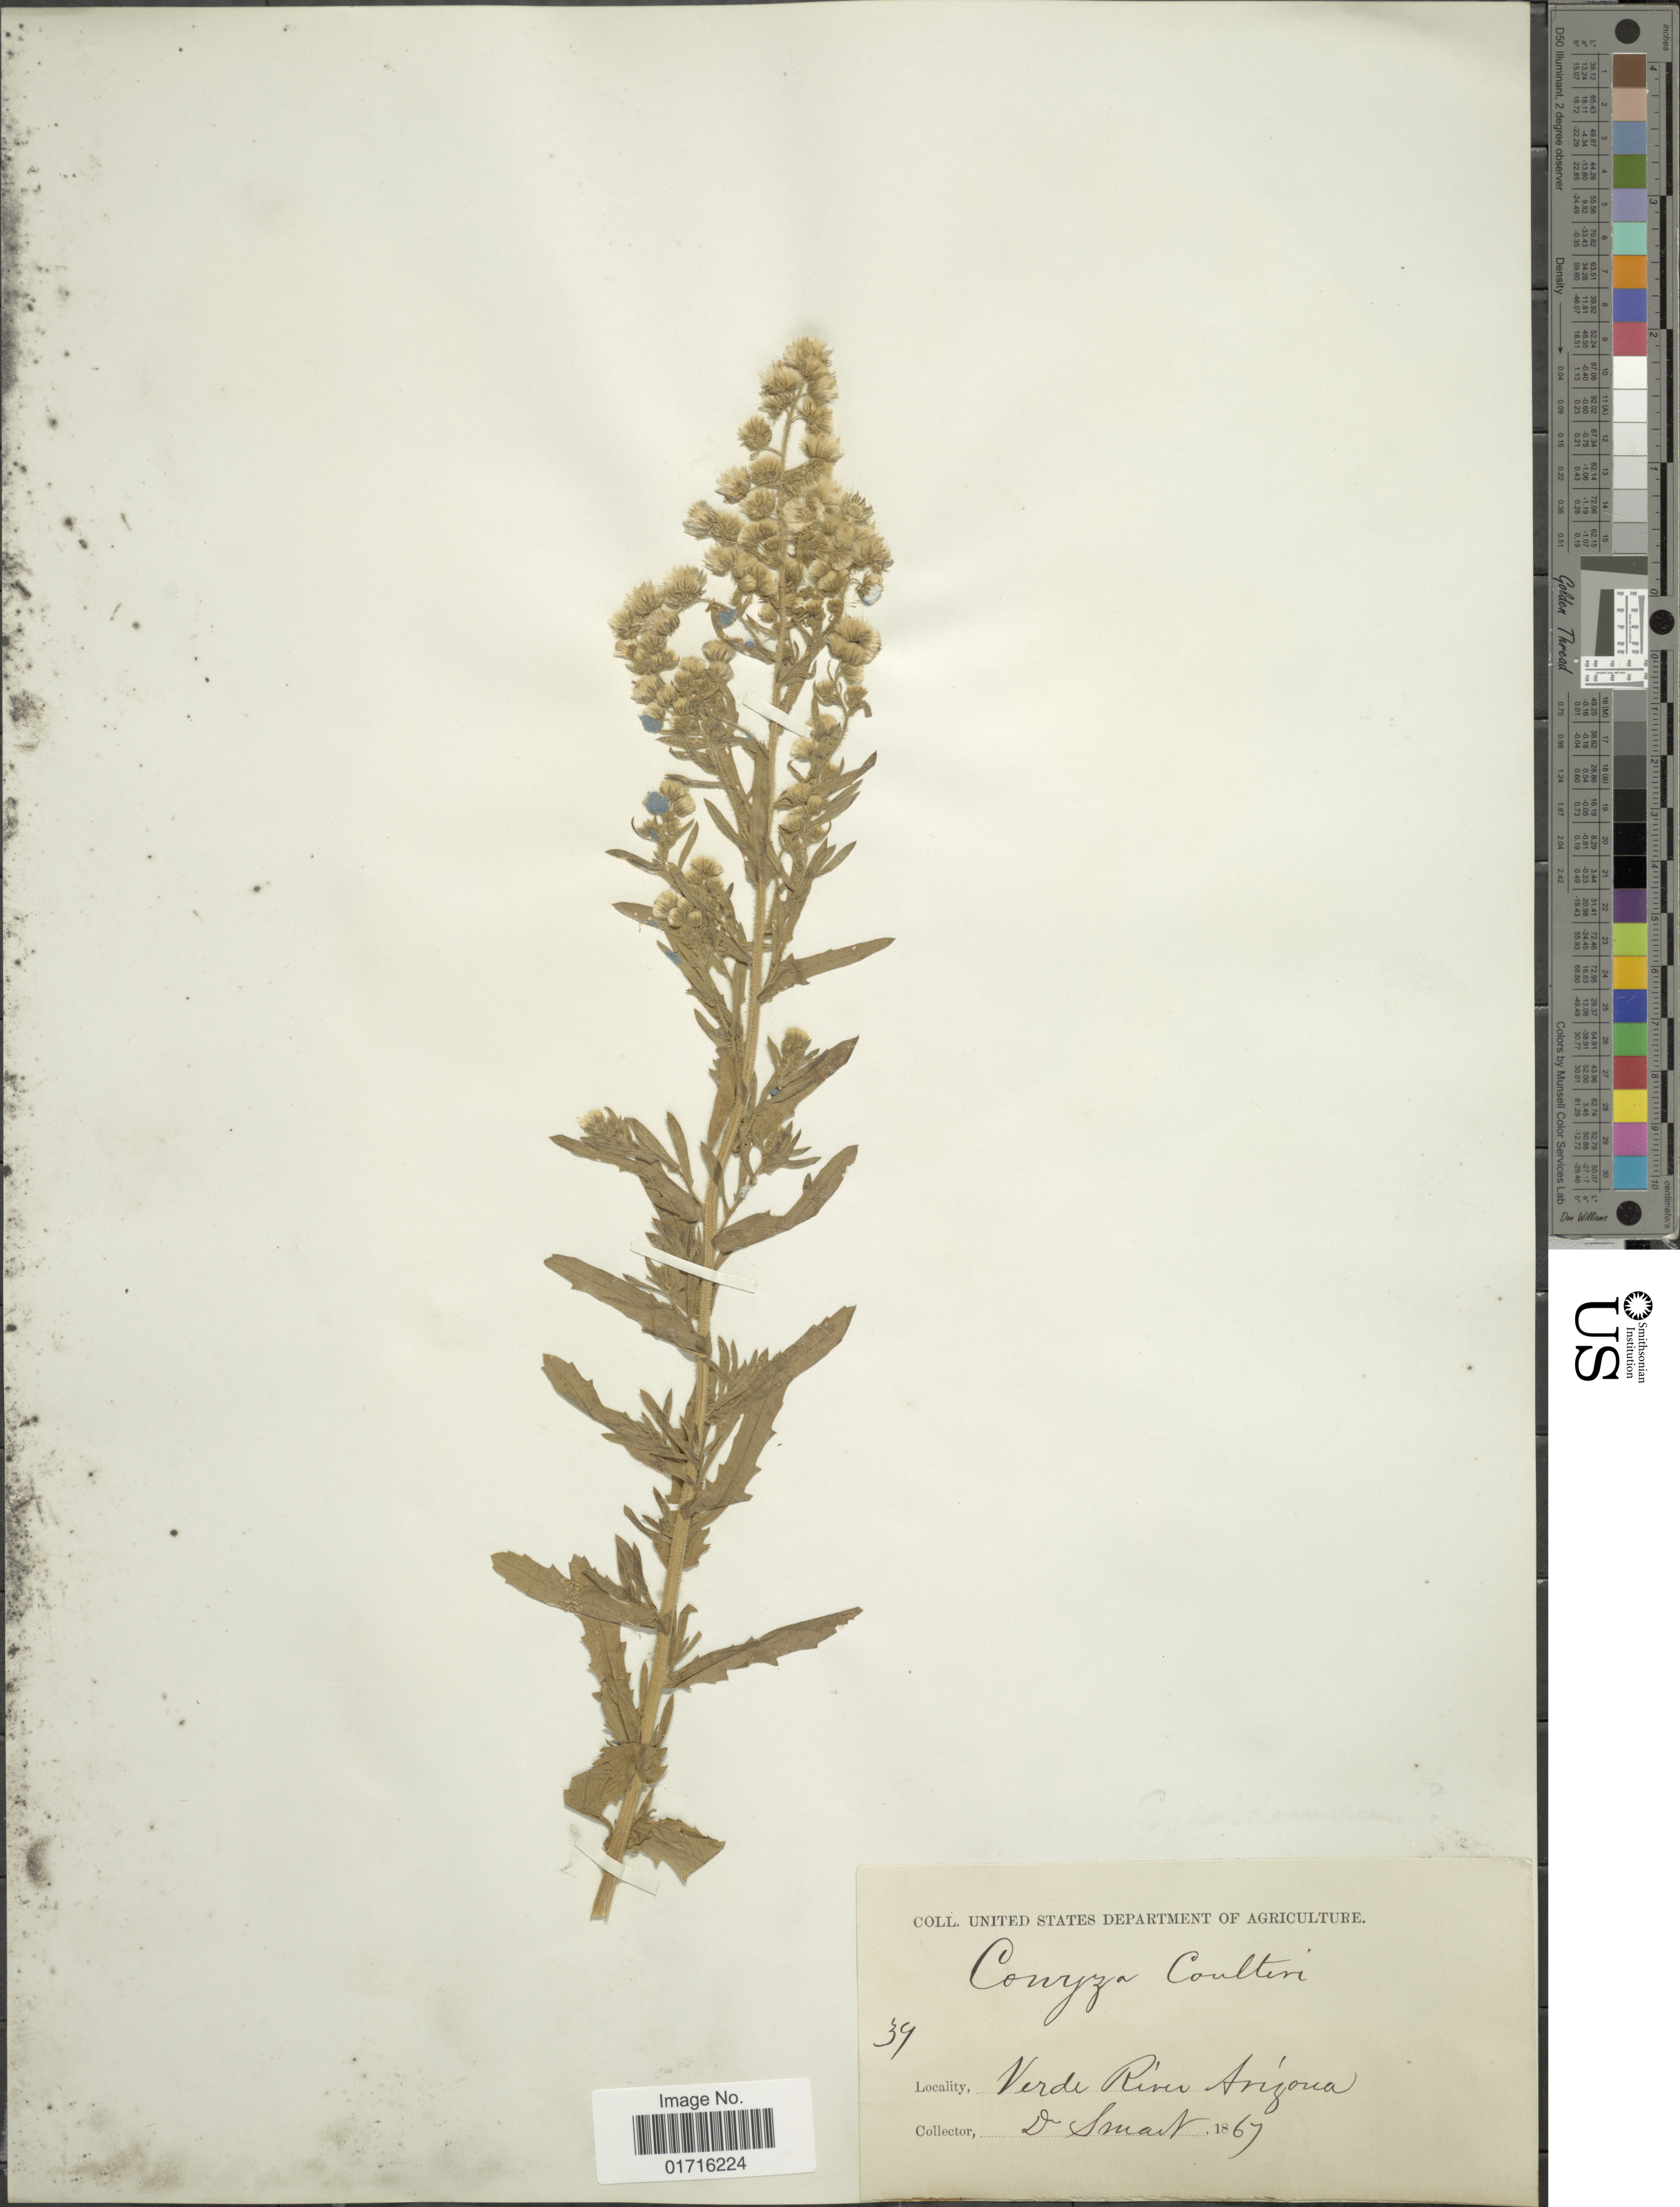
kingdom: Plantae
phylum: Tracheophyta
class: Magnoliopsida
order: Asterales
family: Asteraceae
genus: Conyza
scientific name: Conyza coulteri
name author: A. Gray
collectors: D. R. Smart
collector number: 39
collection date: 1867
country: United States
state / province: Arizona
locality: Verde River